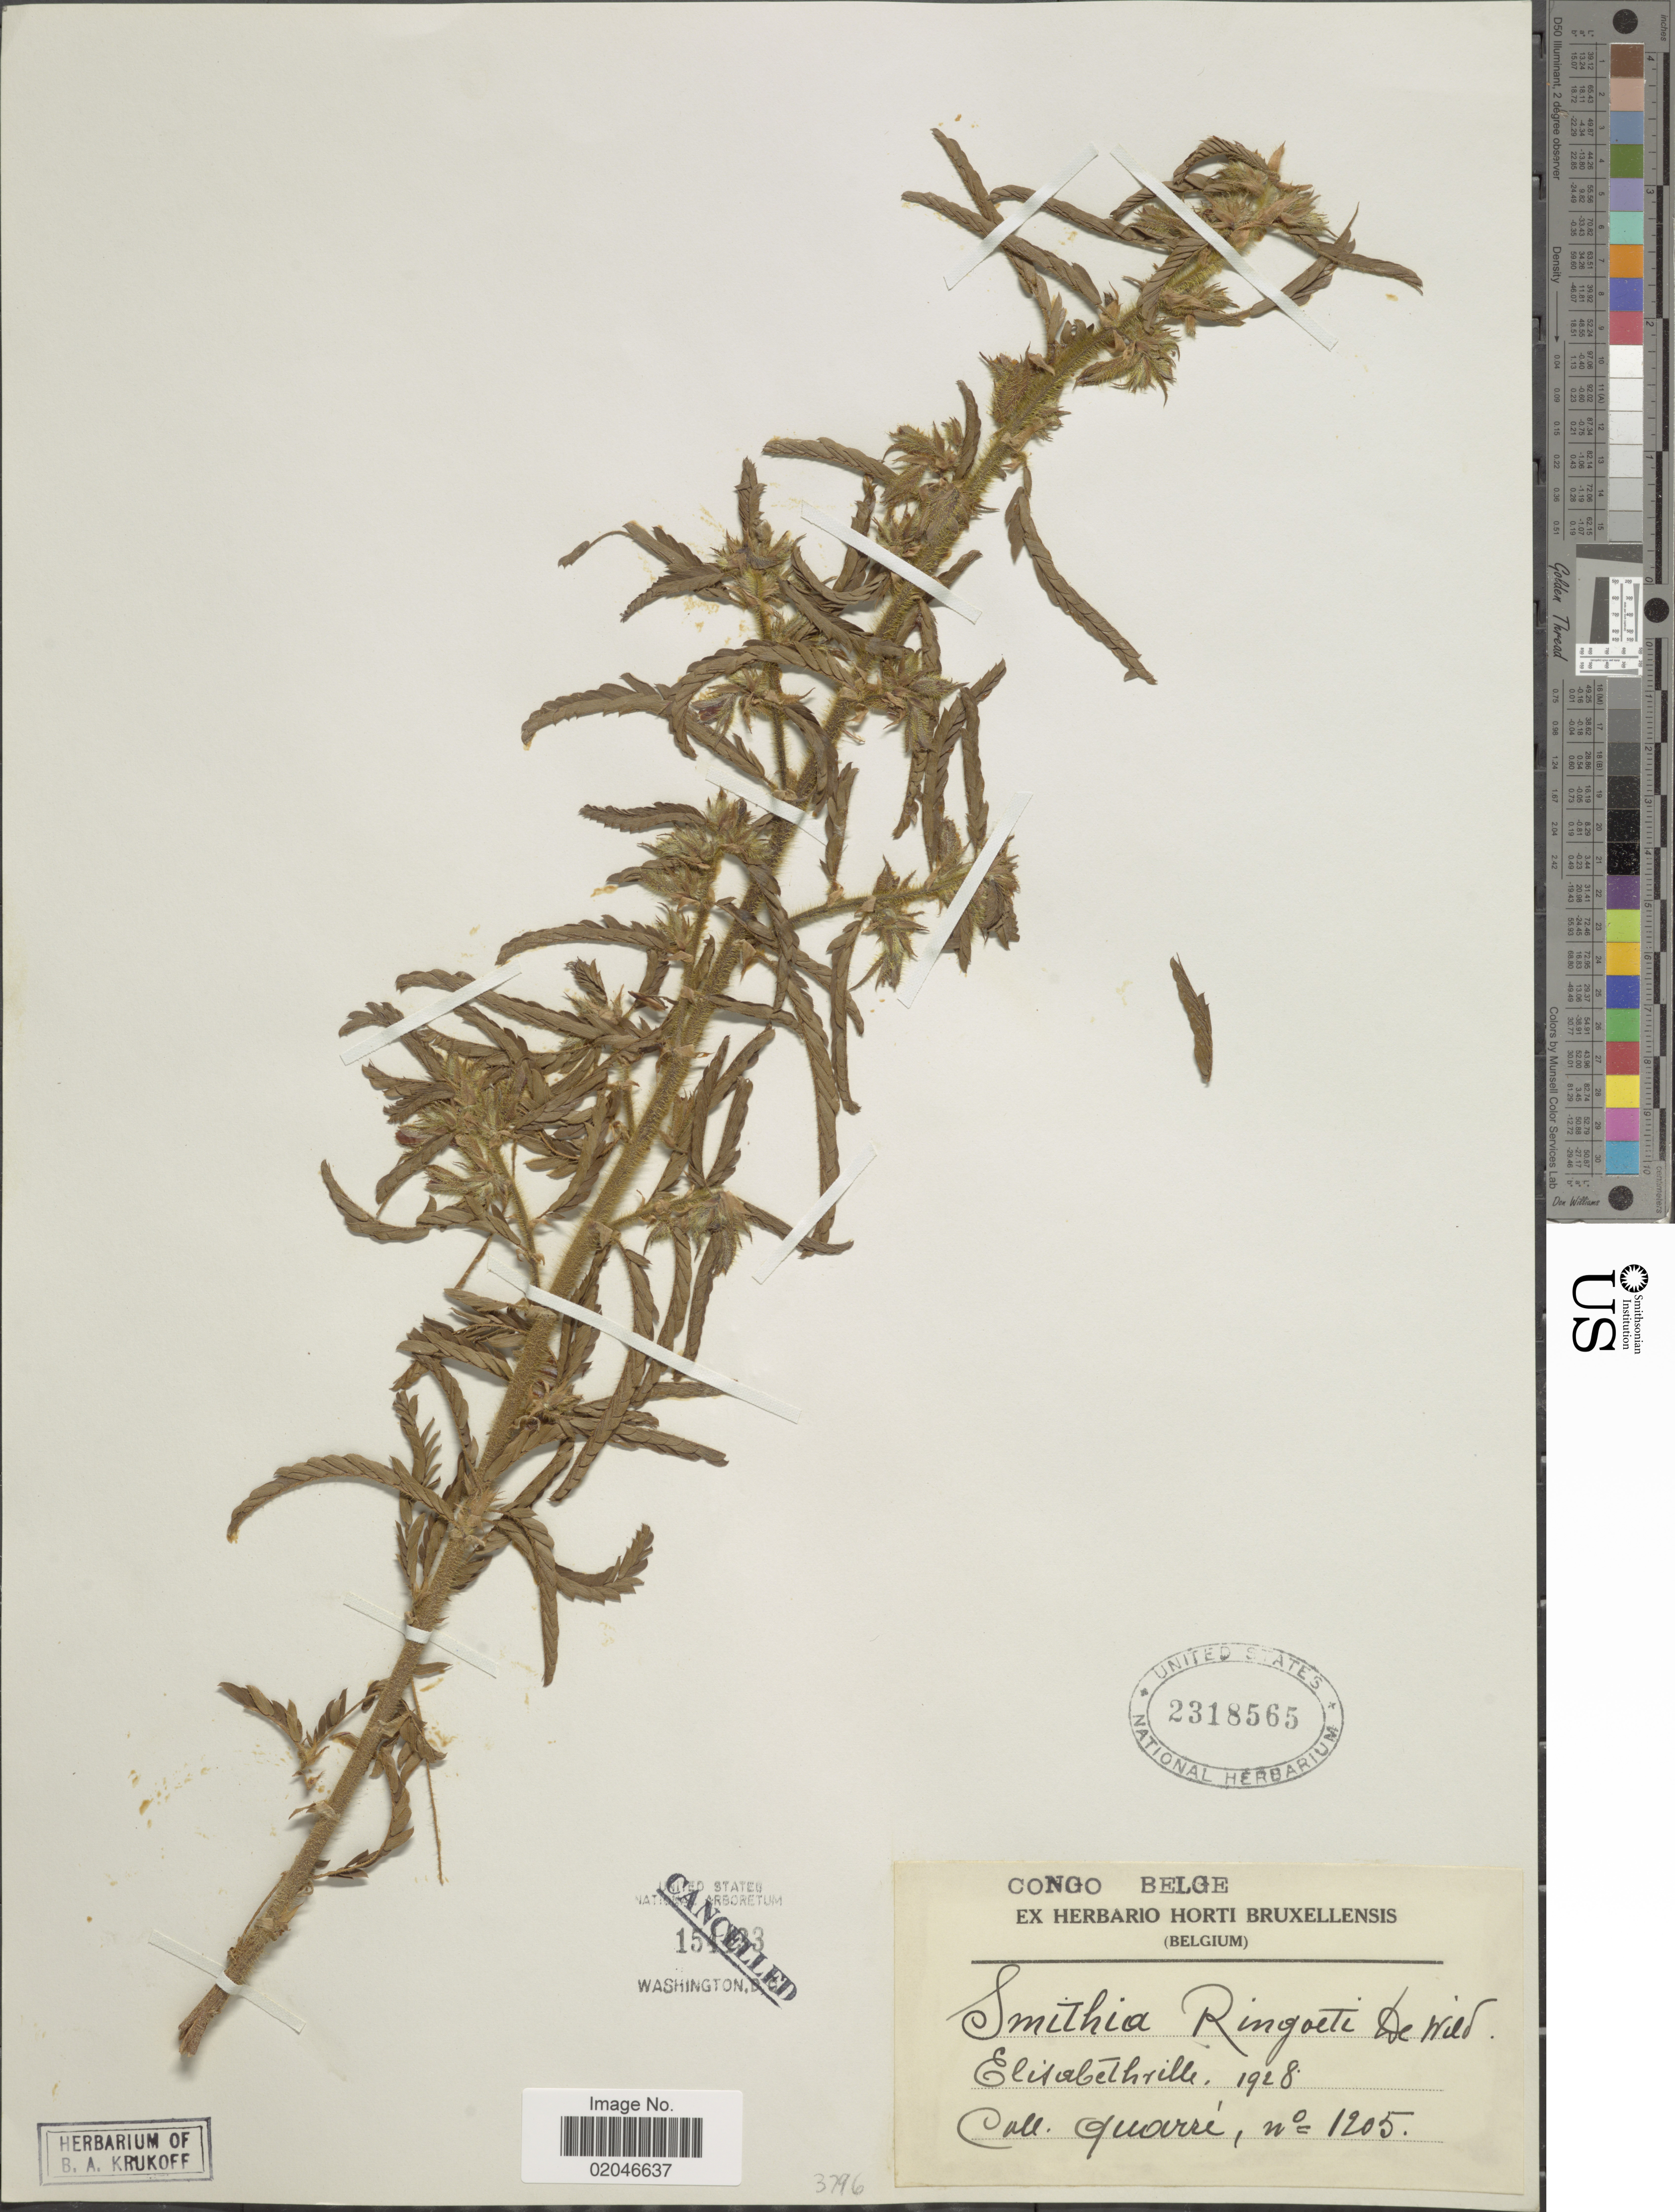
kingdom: Plantae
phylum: Tracheophyta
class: Magnoliopsida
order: Fabales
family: Fabaceae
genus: Smithia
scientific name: Smithia ringoetii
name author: De Wild.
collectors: -. Quarre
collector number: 1205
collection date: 1928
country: Congo, Democratic Republic of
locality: Congo Belge, Elisabethville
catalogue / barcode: US 2318565